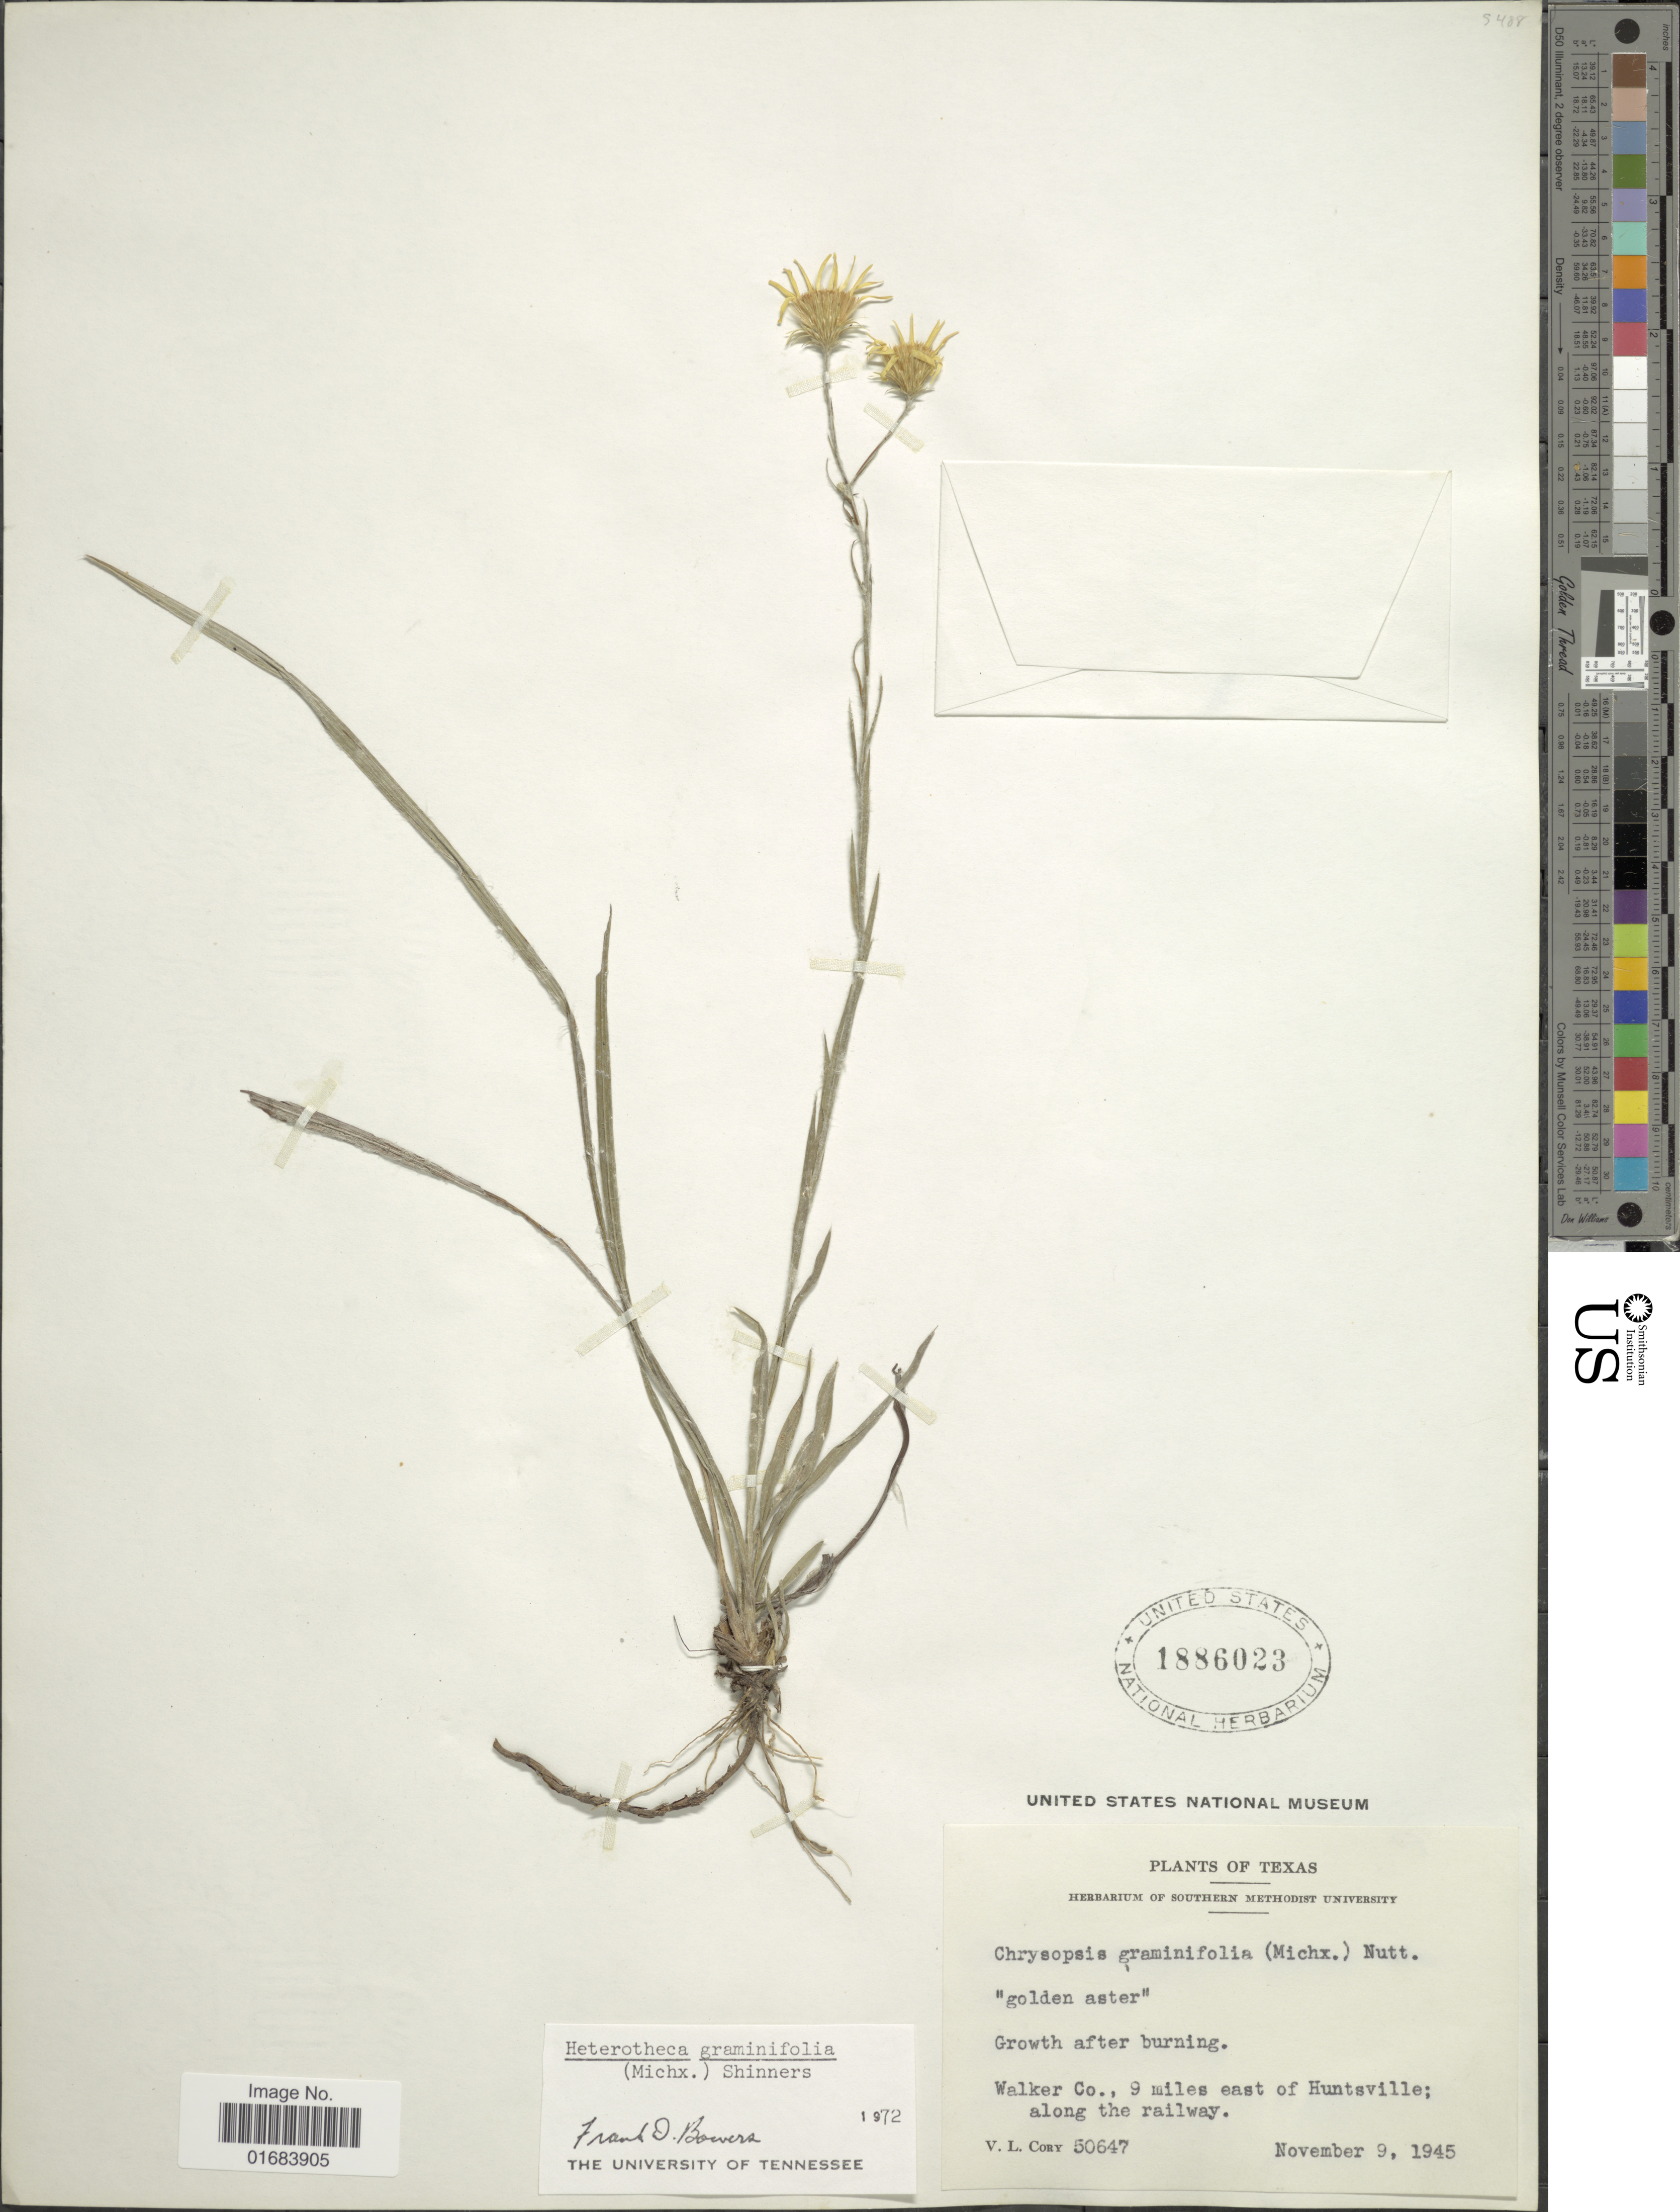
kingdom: Plantae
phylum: Tracheophyta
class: Magnoliopsida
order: Asterales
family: Asteraceae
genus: Pityopsis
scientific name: Pityopsis graminifolia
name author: (Michx.) Nutt.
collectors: V. Cory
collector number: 50647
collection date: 1945-11-06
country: United States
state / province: Texas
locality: Walker Co., 9 miles east of Huntsville.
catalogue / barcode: US 1886023